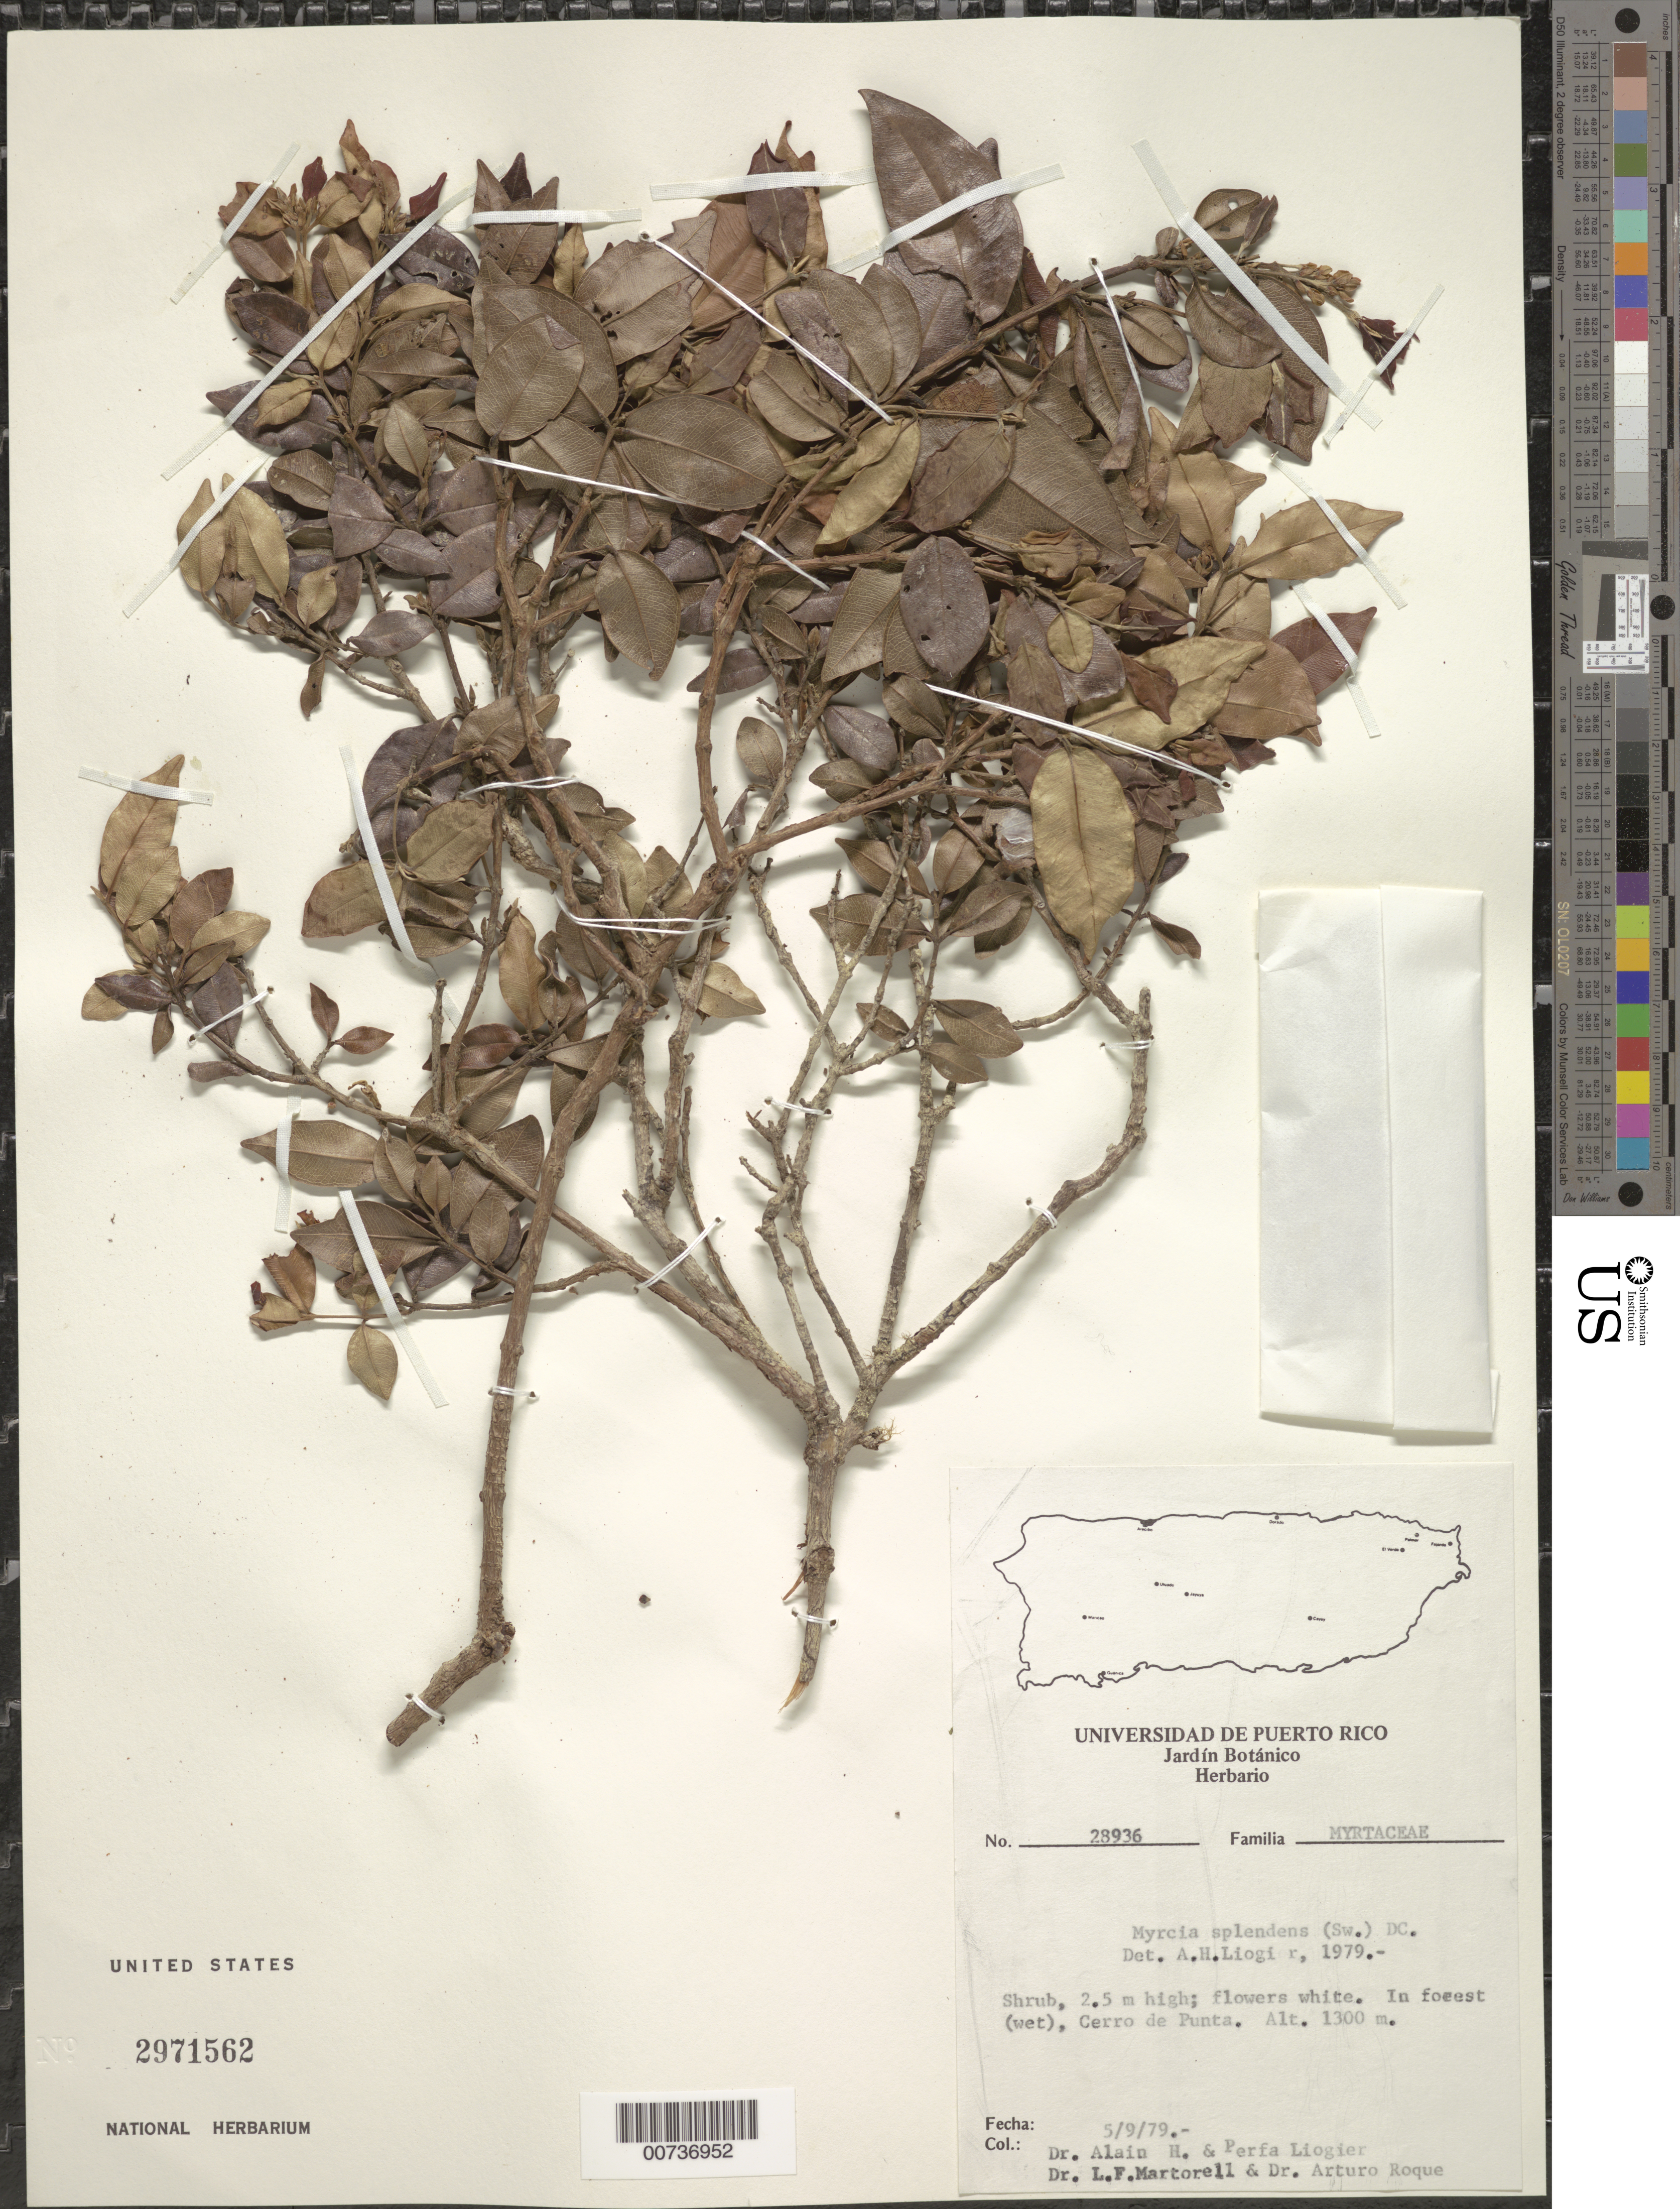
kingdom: Plantae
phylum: Tracheophyta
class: Magnoliopsida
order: Myrtales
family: Myrtaceae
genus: Myrcia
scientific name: Myrcia splendens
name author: (Sw.) DC.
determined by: Liogier, Alain H.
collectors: A. H. Liogier, M. P. Liogier, L. Martorell & A. Roque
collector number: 28936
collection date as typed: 09 May 1979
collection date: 1979-05-09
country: Puerto Rico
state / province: Jayuya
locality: Cerro de Punta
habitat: In forest (wet)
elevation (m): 1300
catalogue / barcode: US 2971562